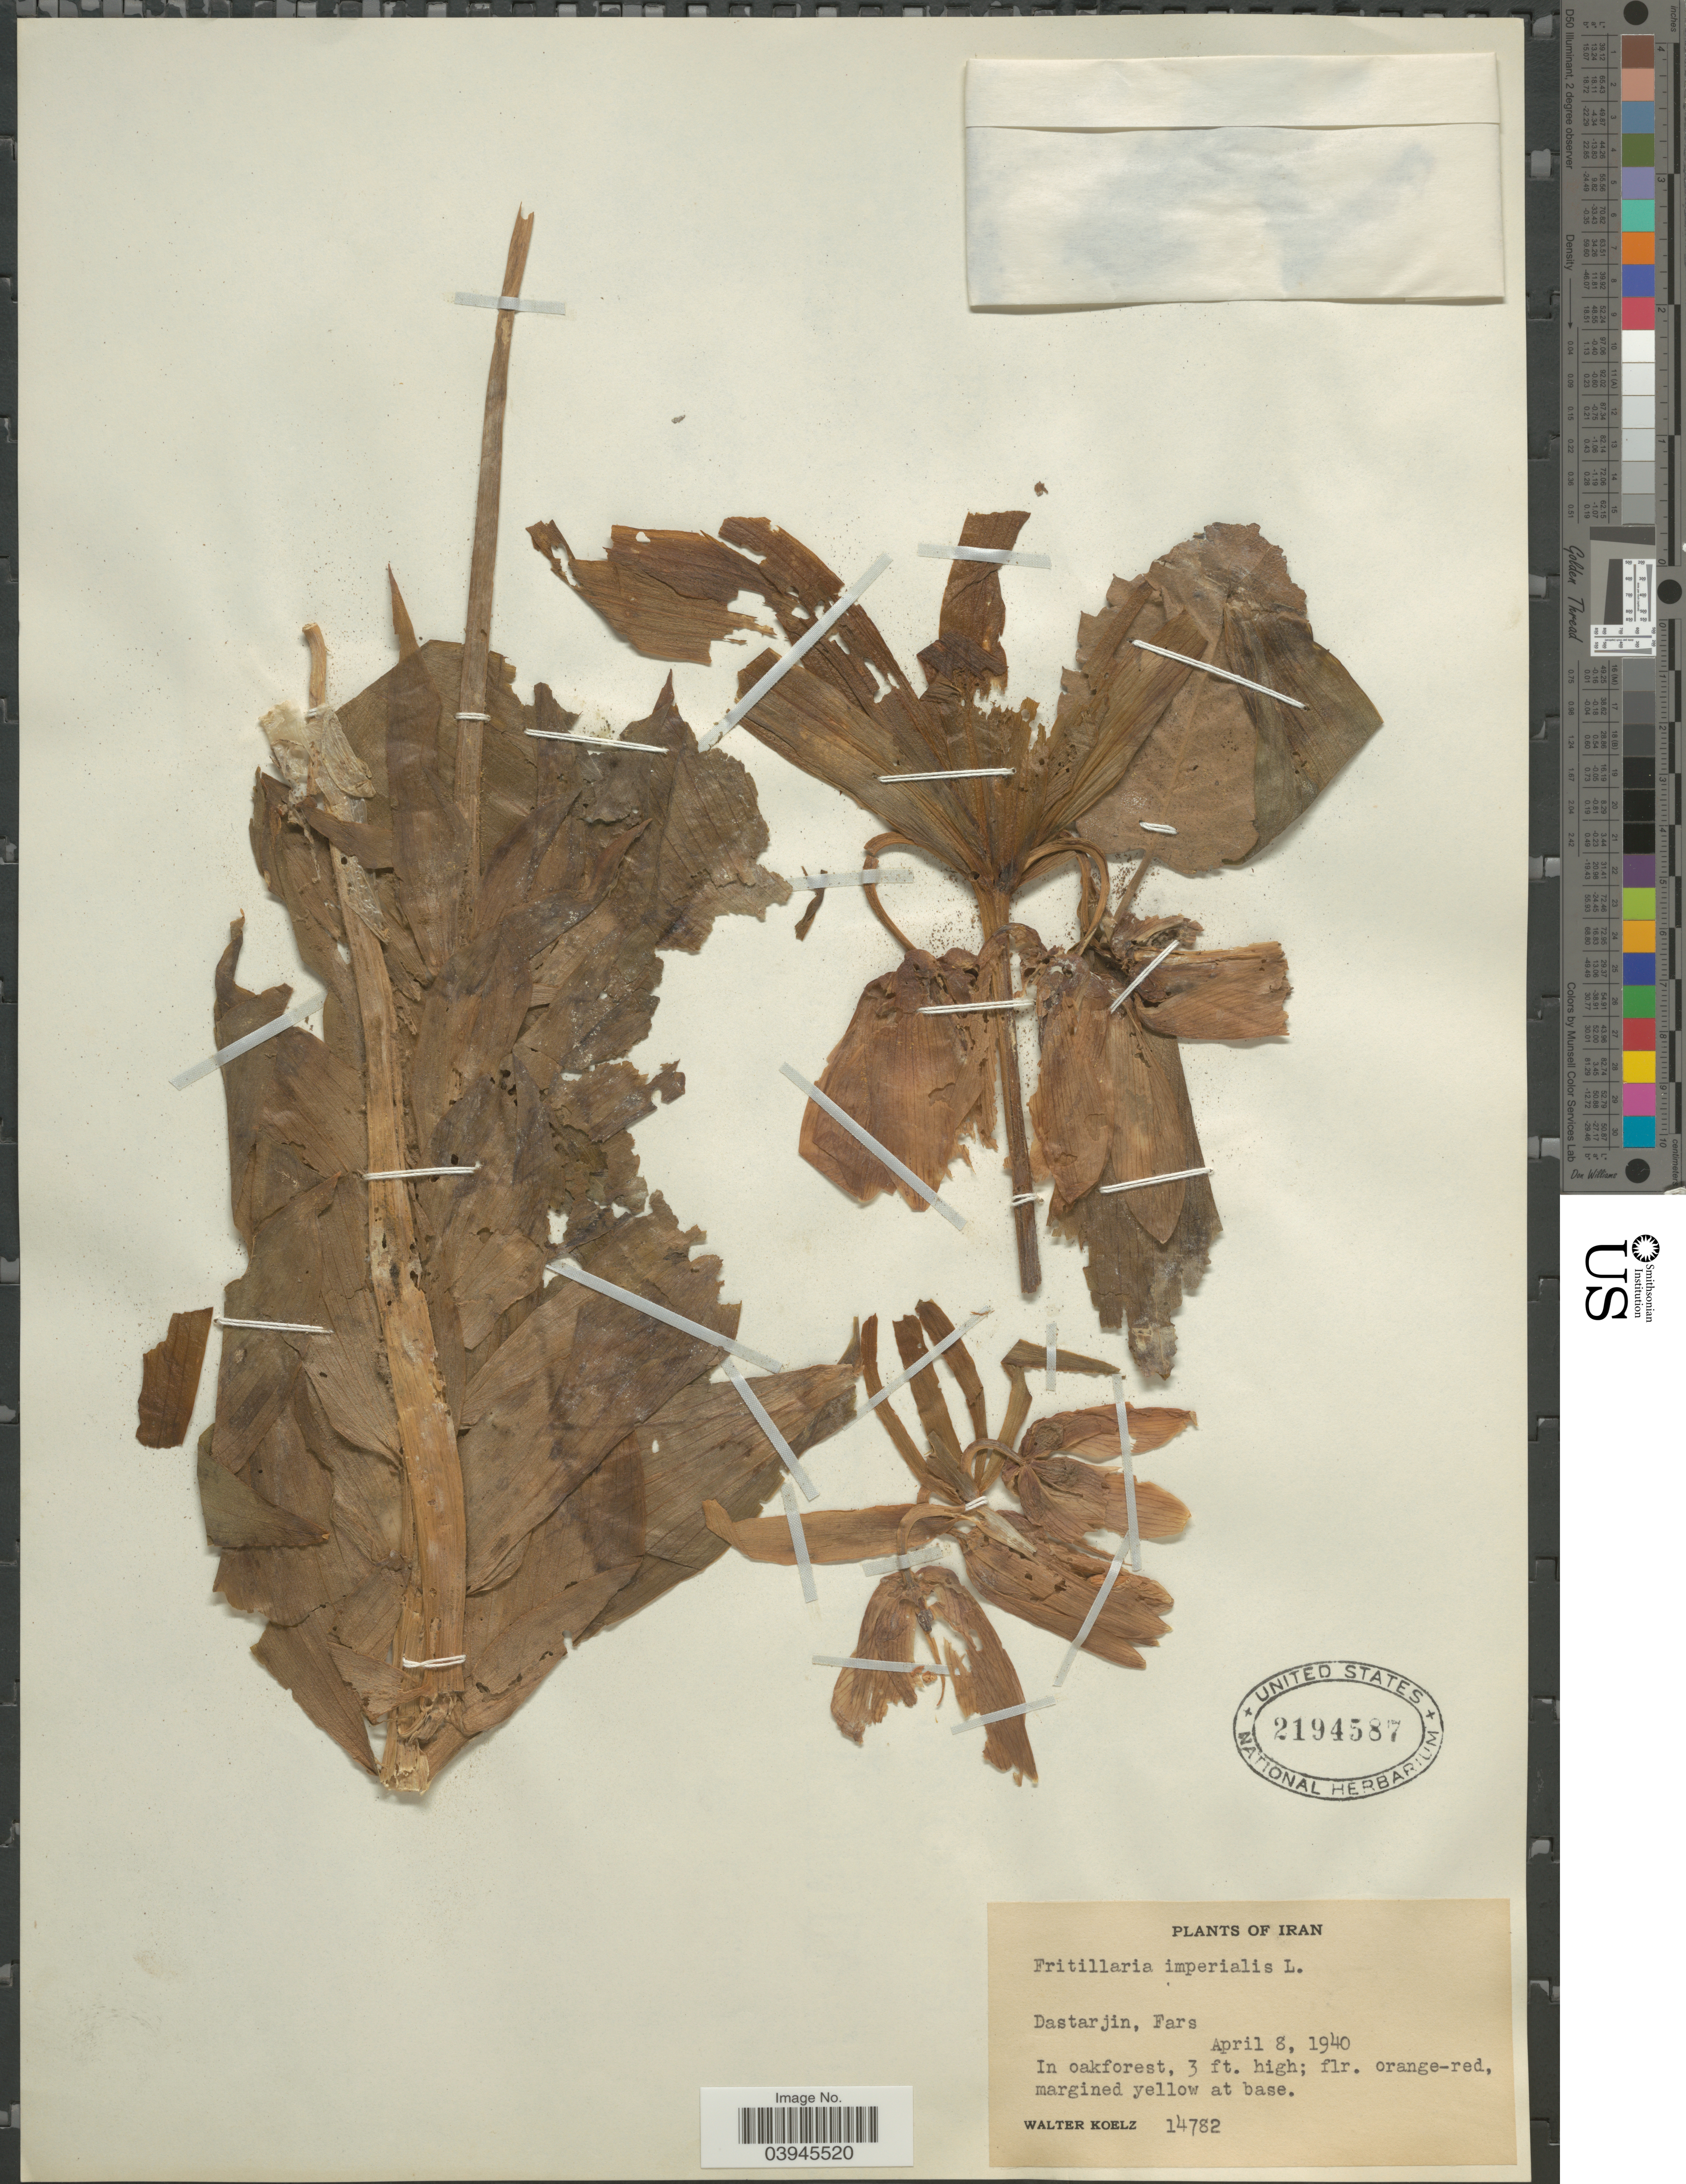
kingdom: Plantae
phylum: Tracheophyta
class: Liliopsida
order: Liliales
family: Liliaceae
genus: Fritillaria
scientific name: Fritillaria imperialis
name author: L.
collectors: W. N. Koelz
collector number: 14782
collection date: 1940-04-08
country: Iran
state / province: Fars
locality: Dastarjin.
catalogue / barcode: US 2194587